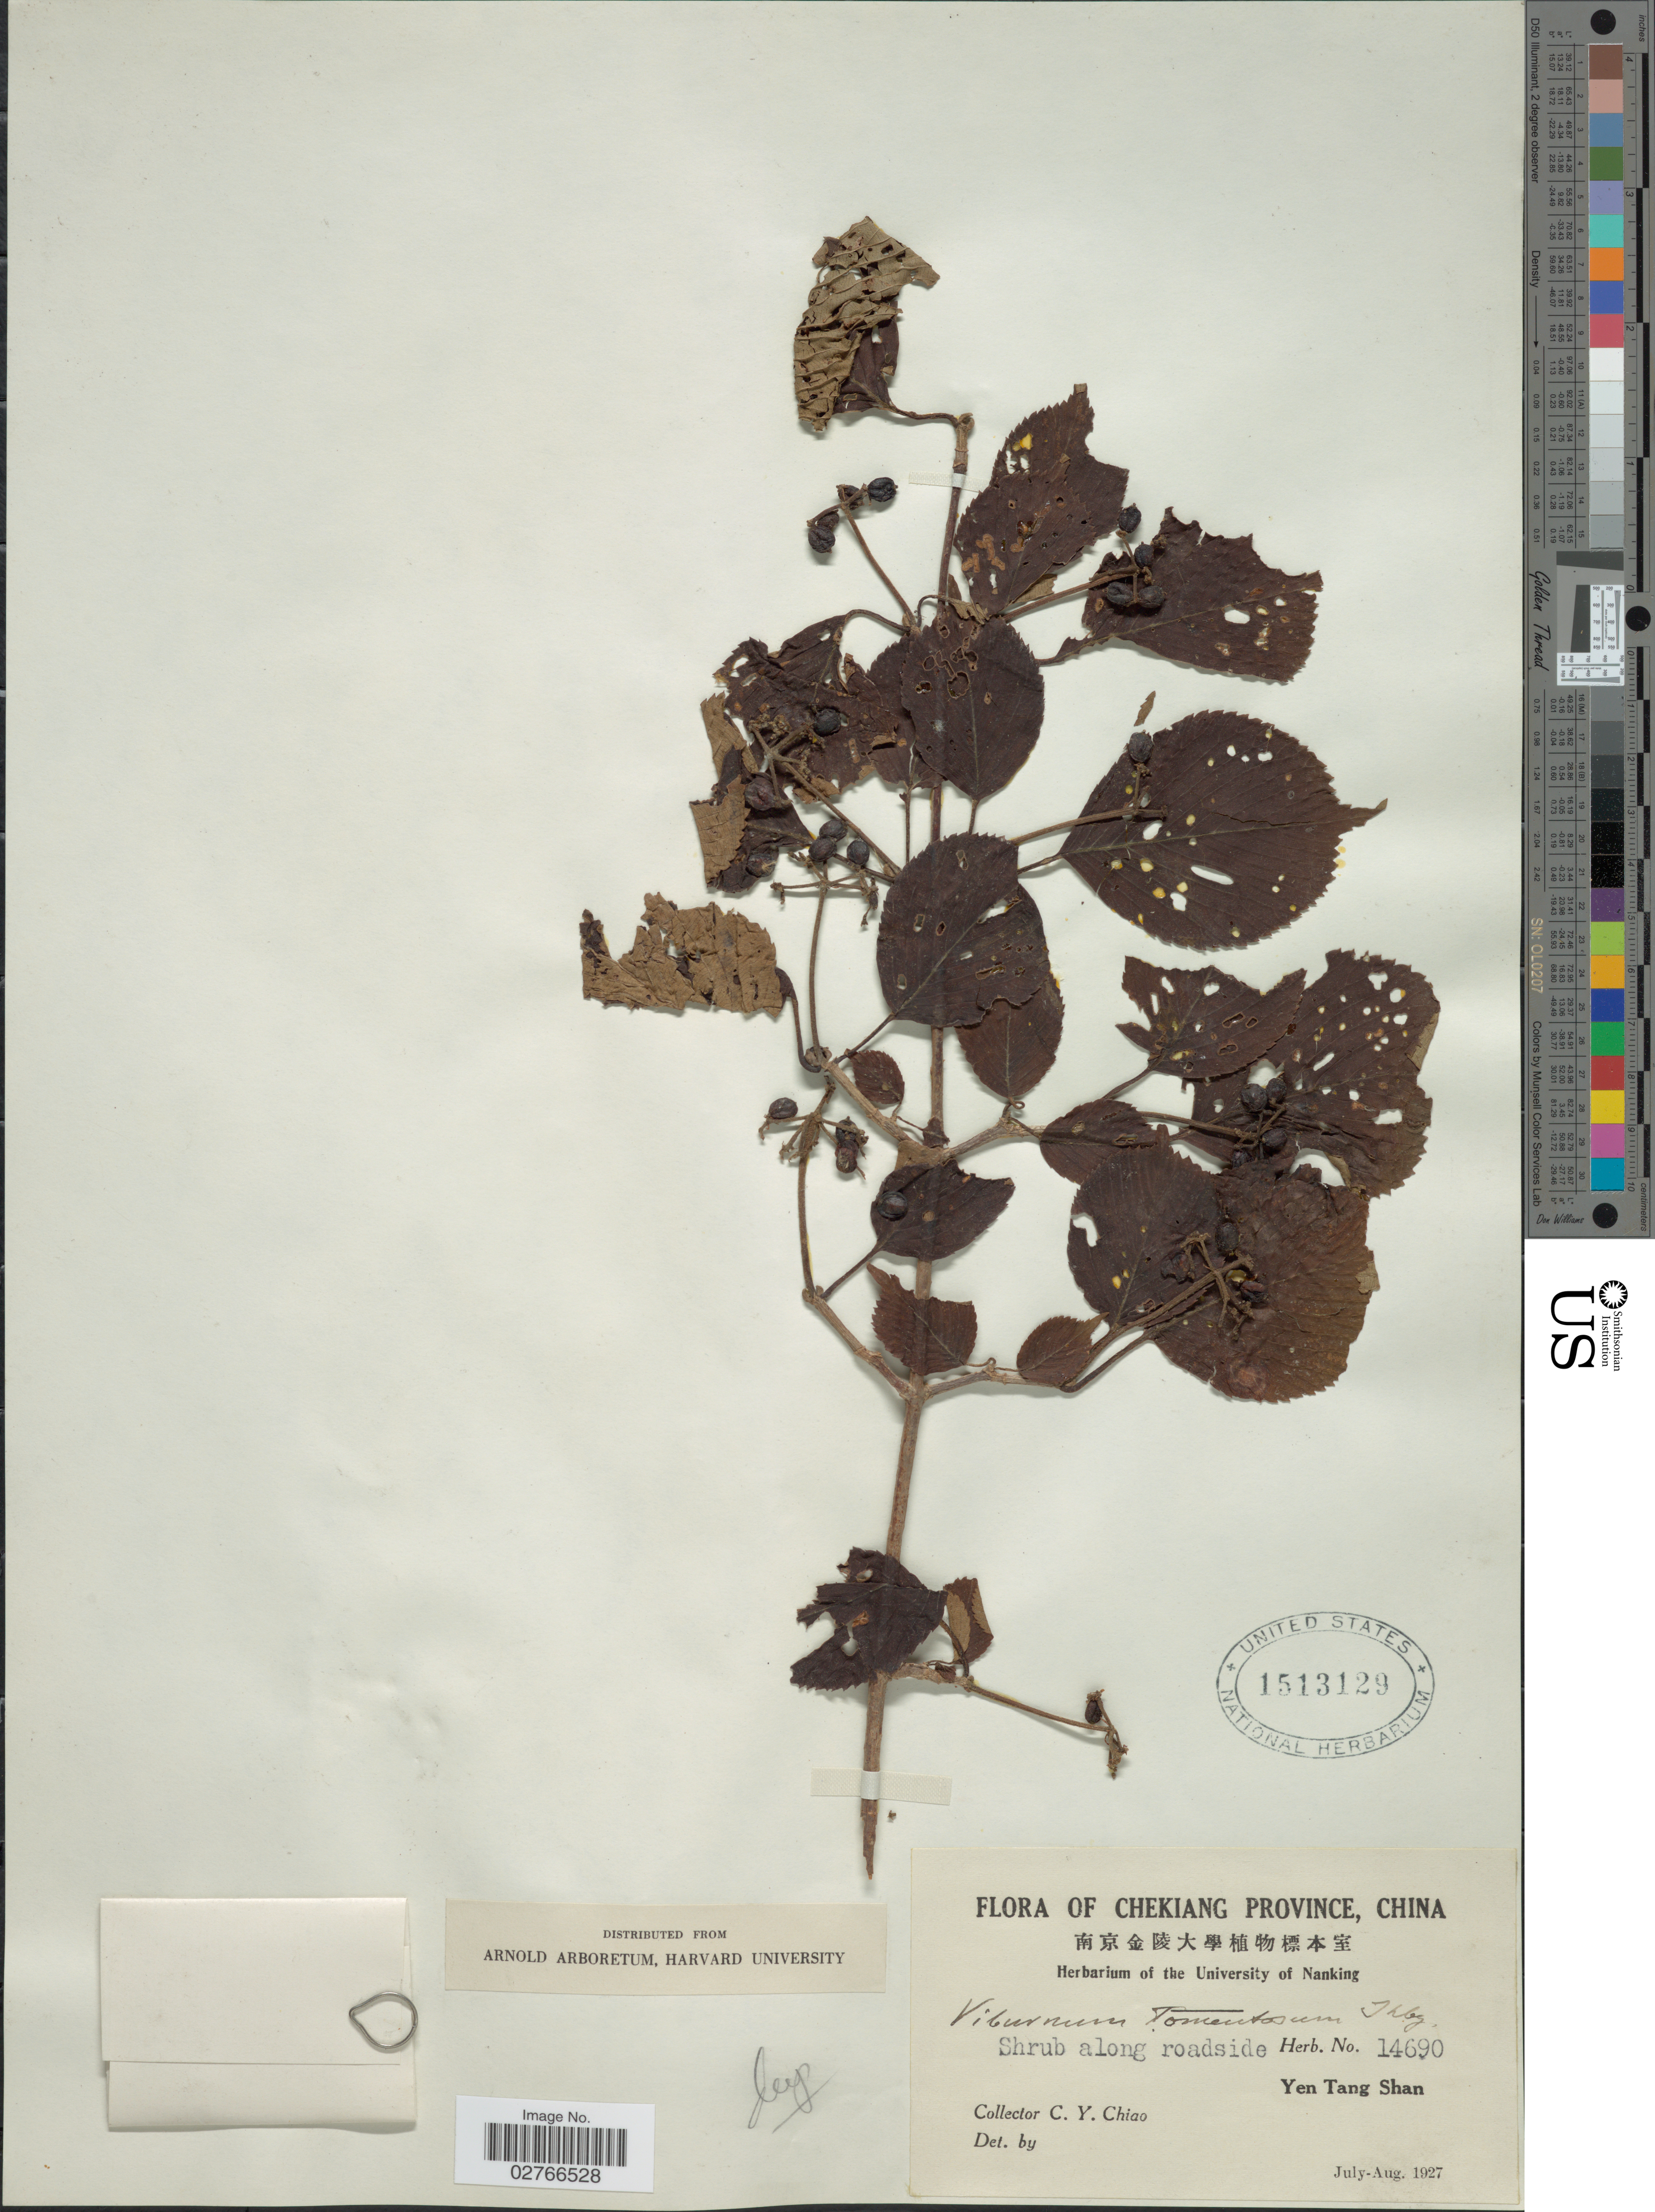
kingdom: Plantae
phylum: Tracheophyta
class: Magnoliopsida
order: Dipsacales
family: Viburnaceae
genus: Viburnum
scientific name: Viburnum tomentosum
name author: Thunb.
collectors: C. Y. Chiao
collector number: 14690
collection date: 1927-07/1927-08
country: China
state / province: Zhejiang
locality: Chekiang Province, Shrub along roadside, Yen Tang Shan.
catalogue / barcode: US 1513129